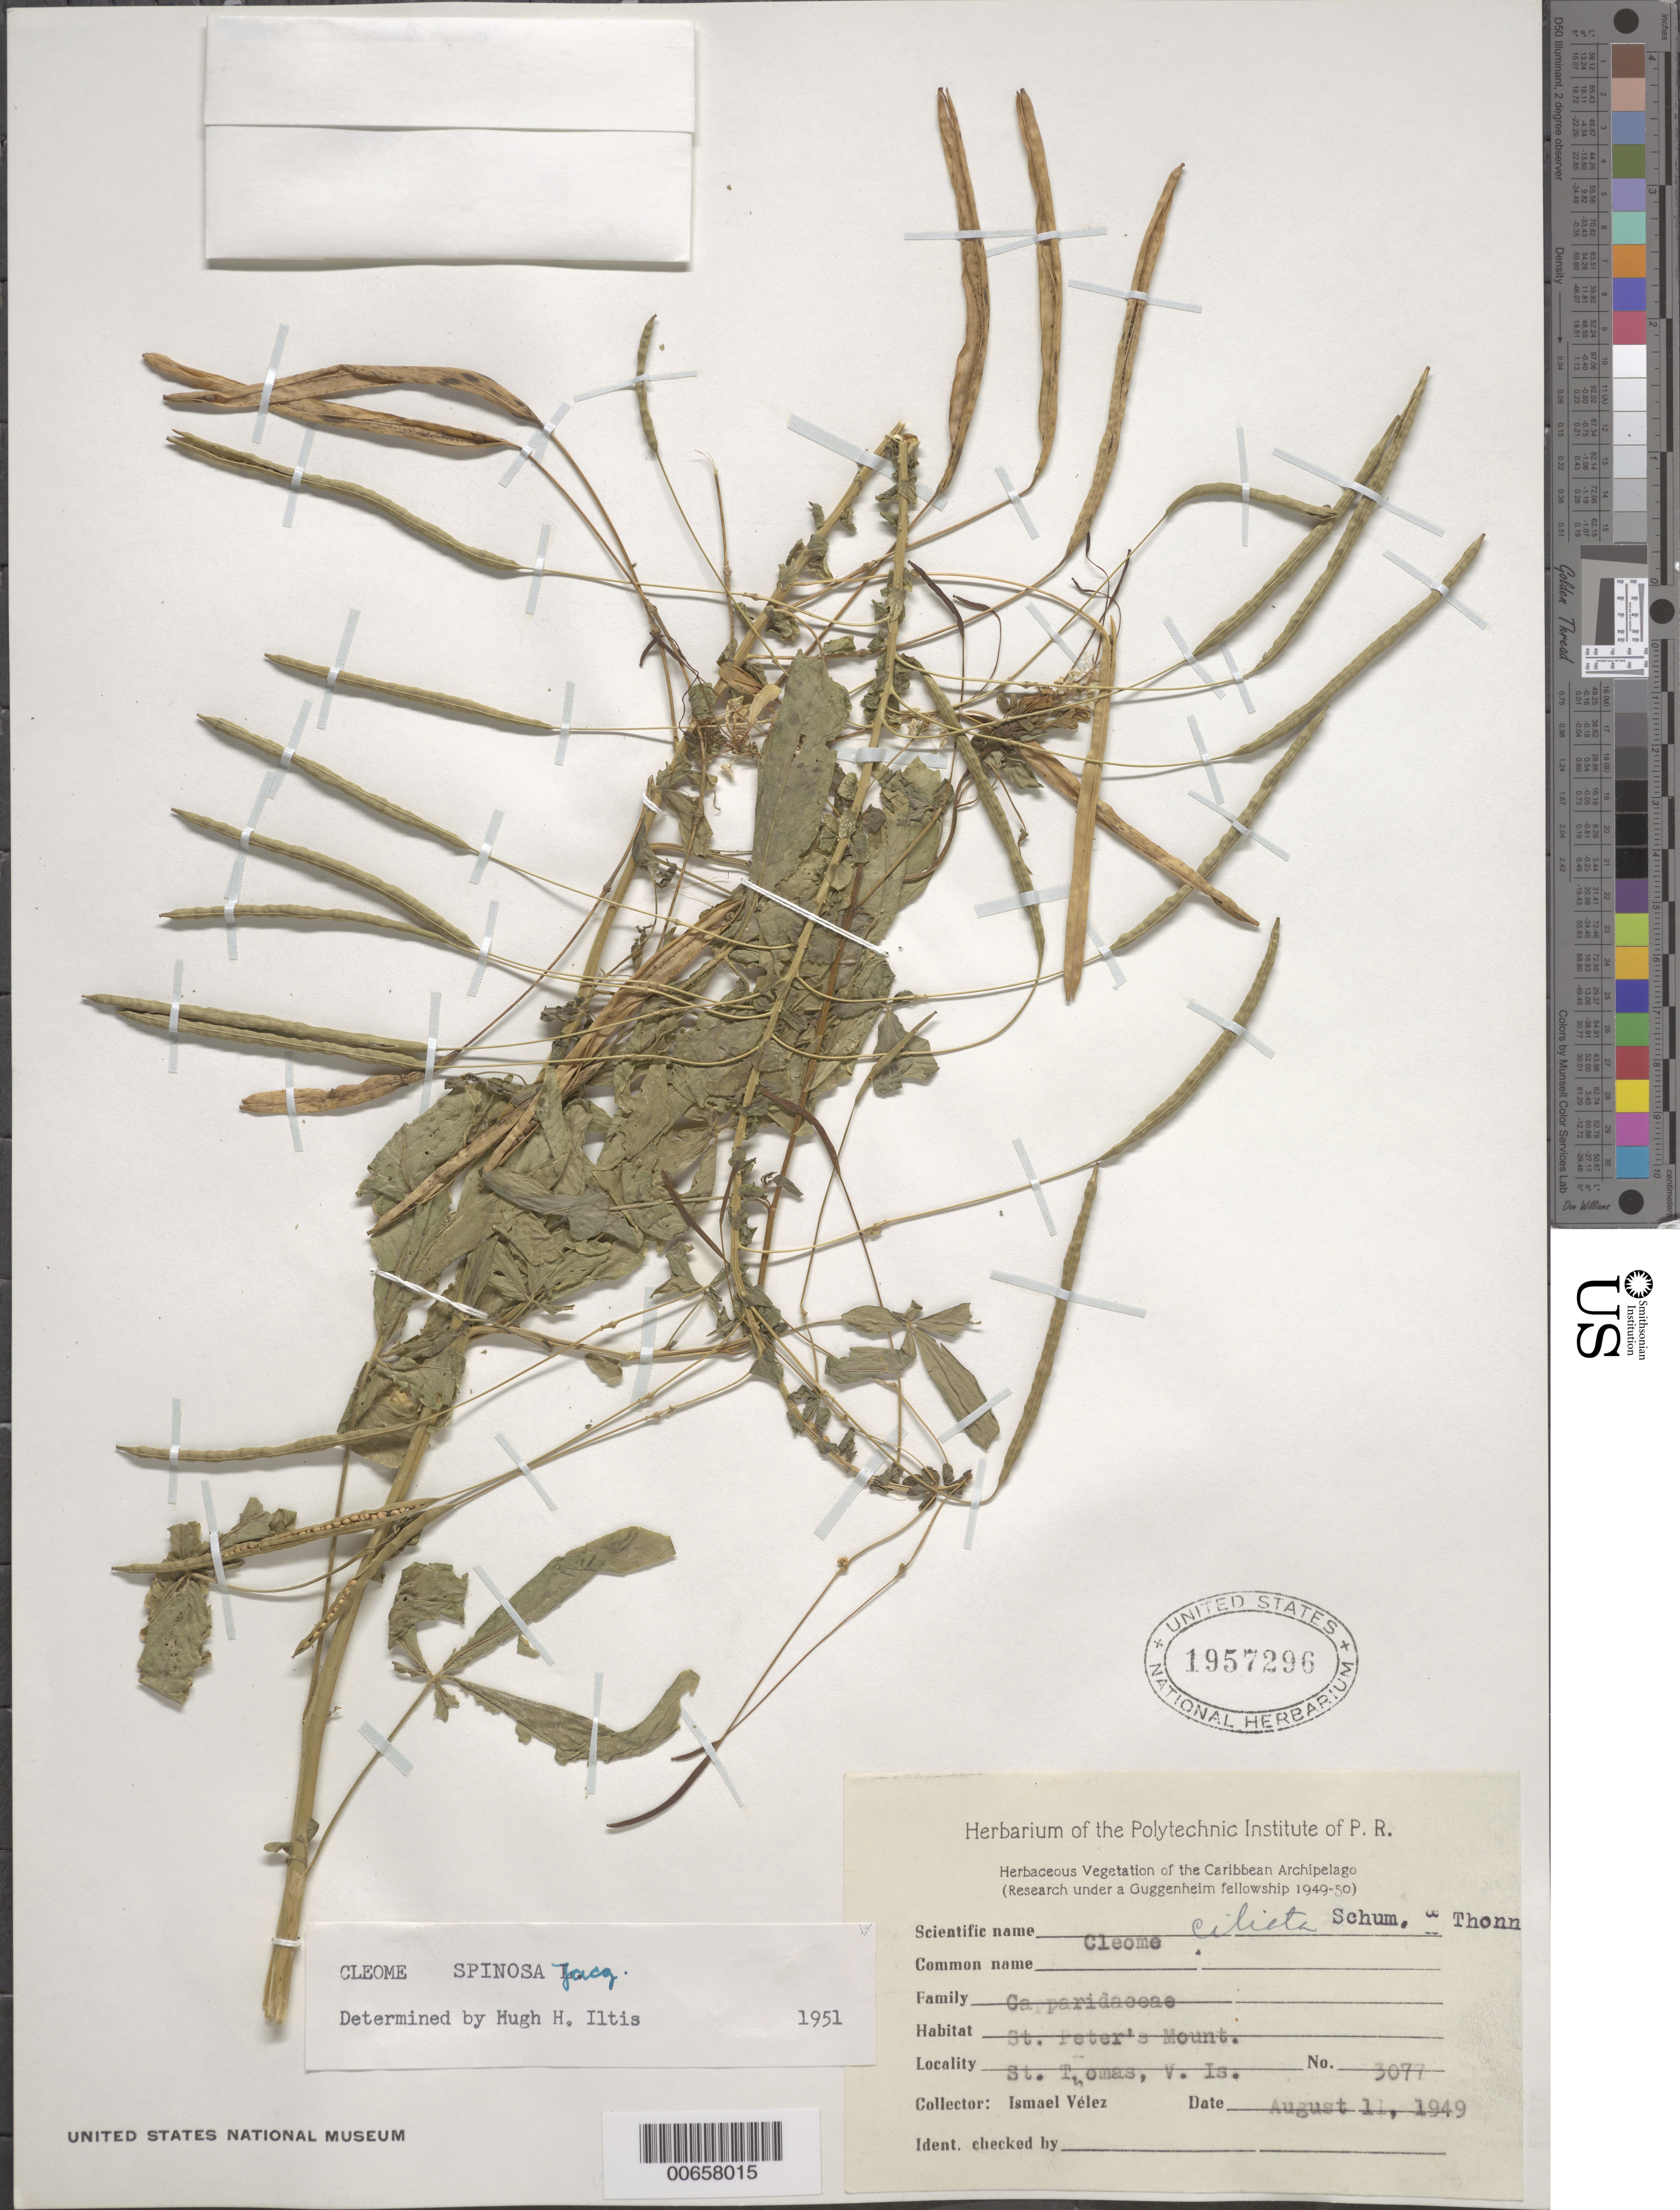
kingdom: Plantae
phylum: Tracheophyta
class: Magnoliopsida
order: Brassicales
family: Cleomaceae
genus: Tarenaya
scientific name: Tarenaya spinosa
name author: (Jacq.) Raf.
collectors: I. Vélez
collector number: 3077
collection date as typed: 11 Aug 1949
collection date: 1949-08-11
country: U.S. Virgin Islands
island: St. Thomas Island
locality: St. Peter's Mt.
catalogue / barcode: US 1957296